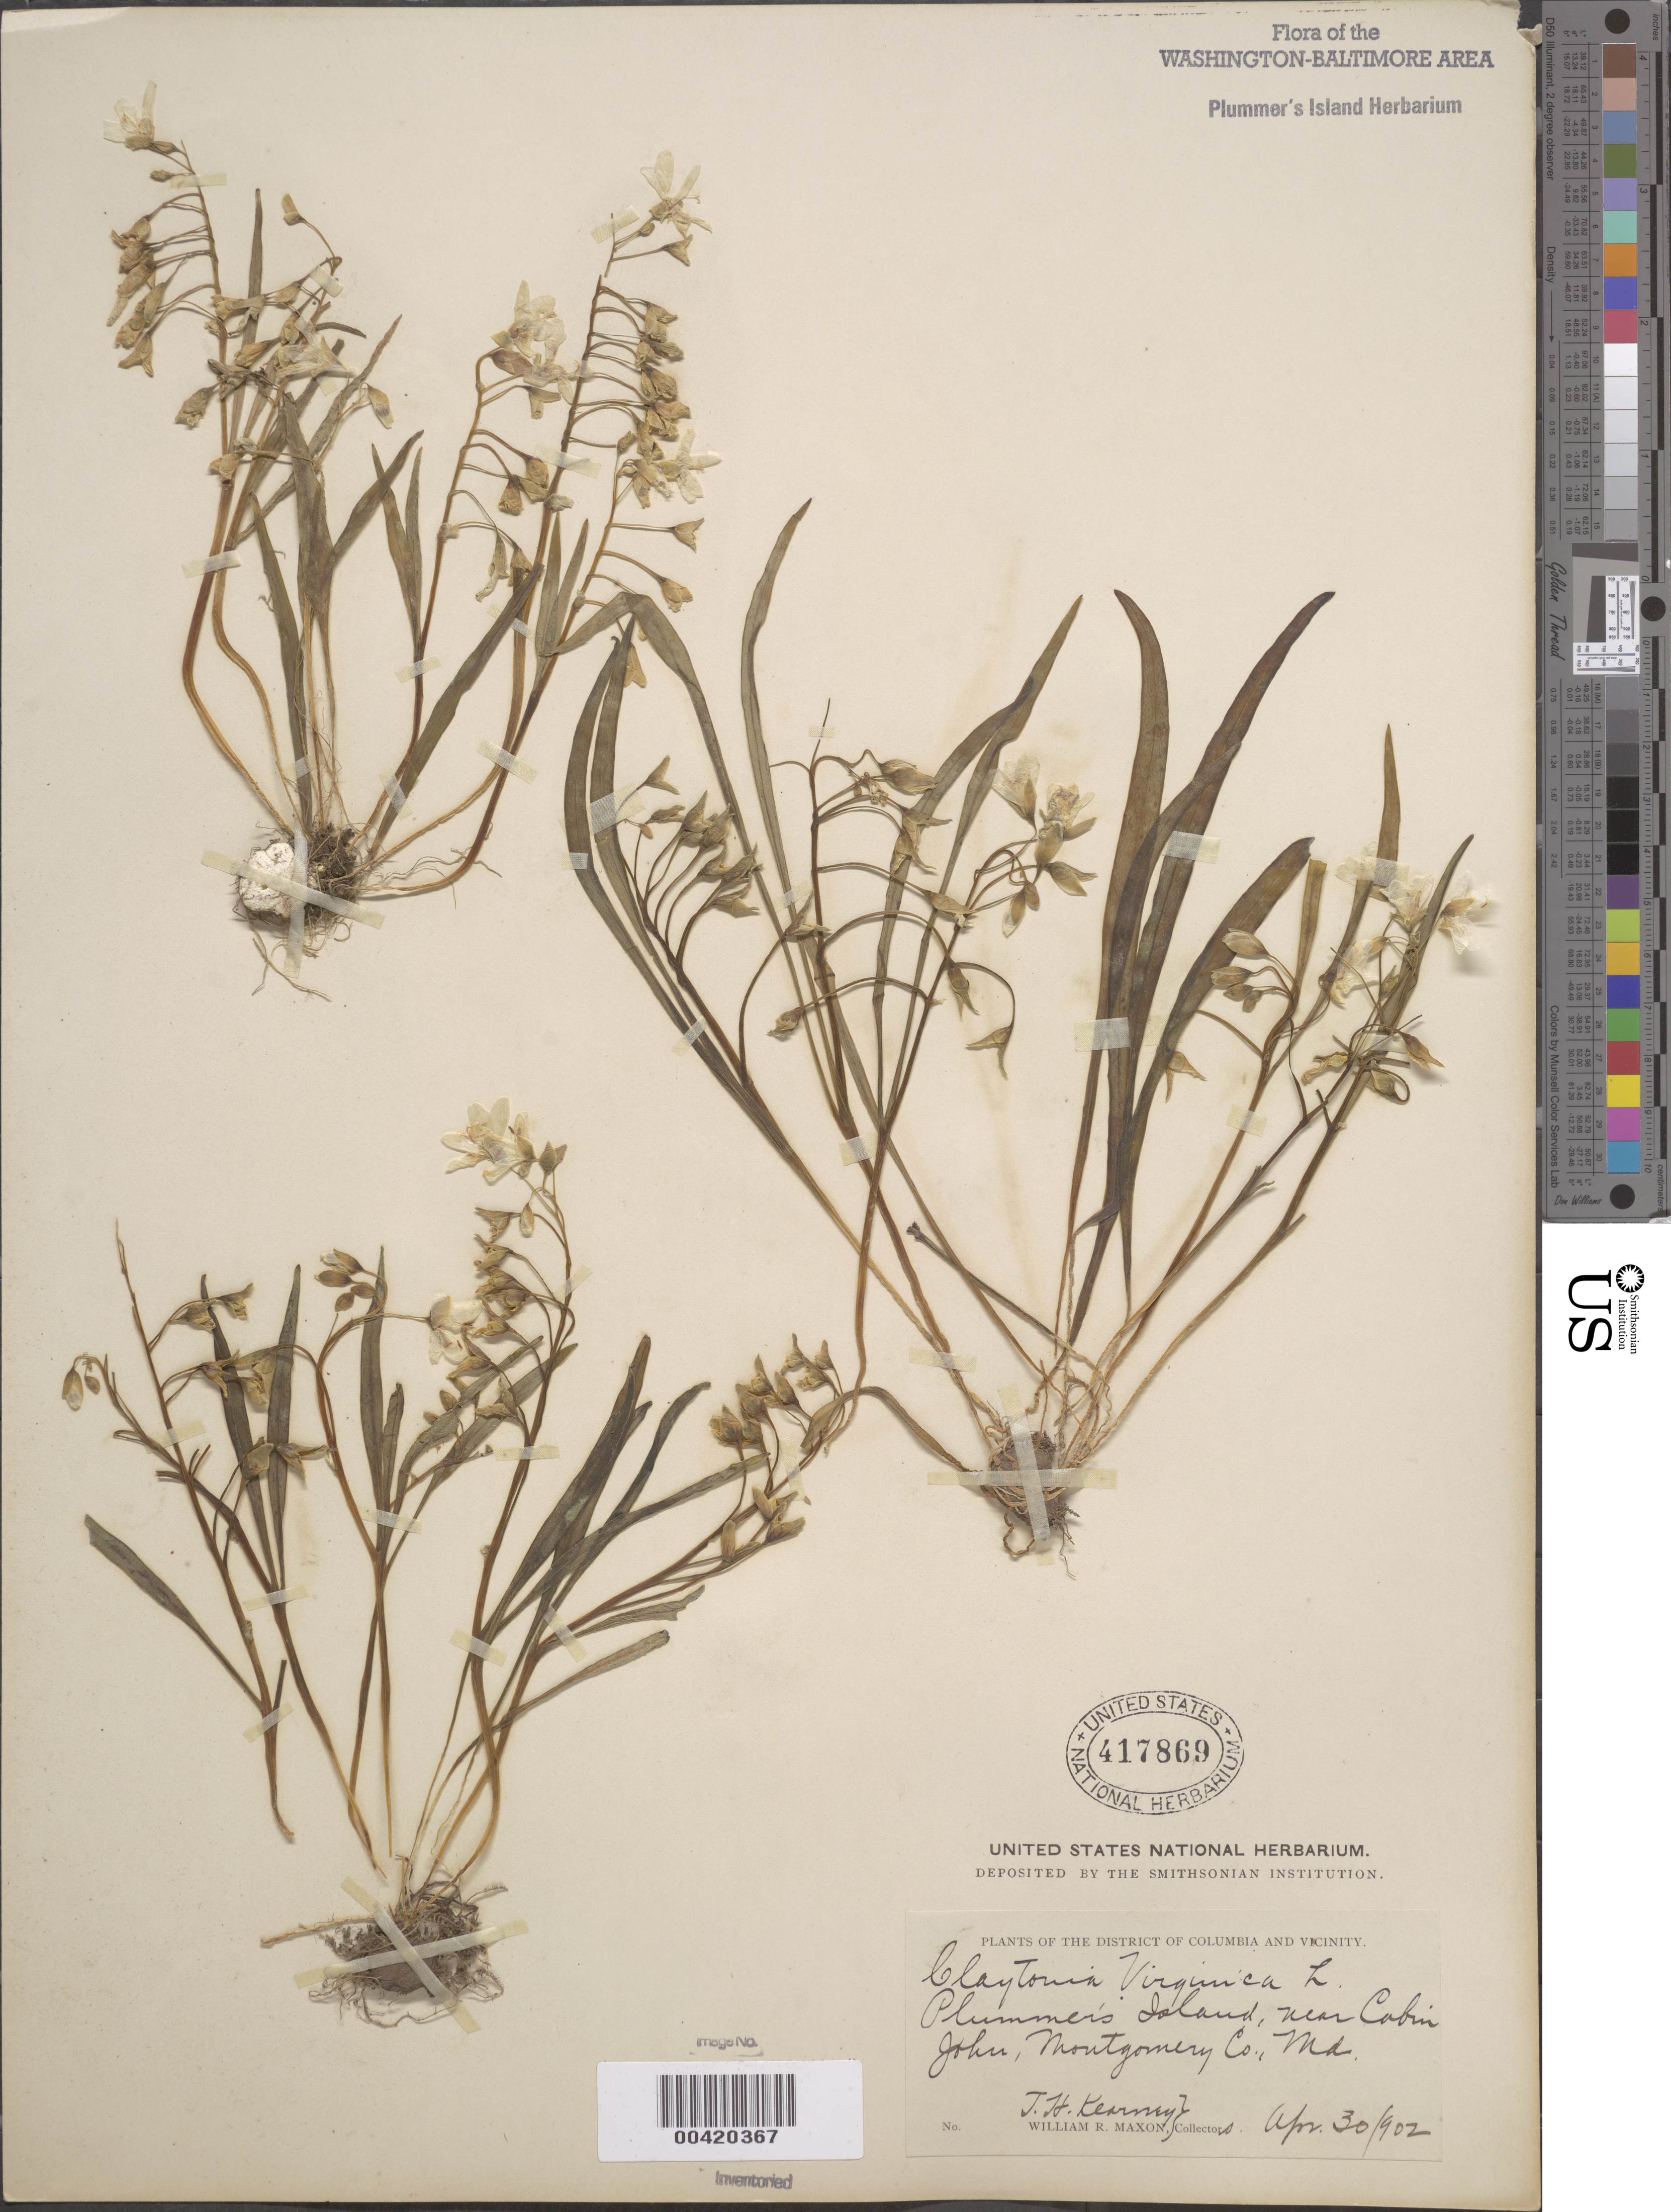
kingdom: Plantae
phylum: Tracheophyta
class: Magnoliopsida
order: Caryophyllales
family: Montiaceae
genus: Claytonia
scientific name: Claytonia virginica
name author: L.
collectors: T. H. Kearney & W. R. Maxon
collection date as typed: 30 Apr 1902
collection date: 1902-04-30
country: United States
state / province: Maryland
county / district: Montgomery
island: Plummers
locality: Plummer's Island C. & O. Canal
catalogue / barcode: US 417869